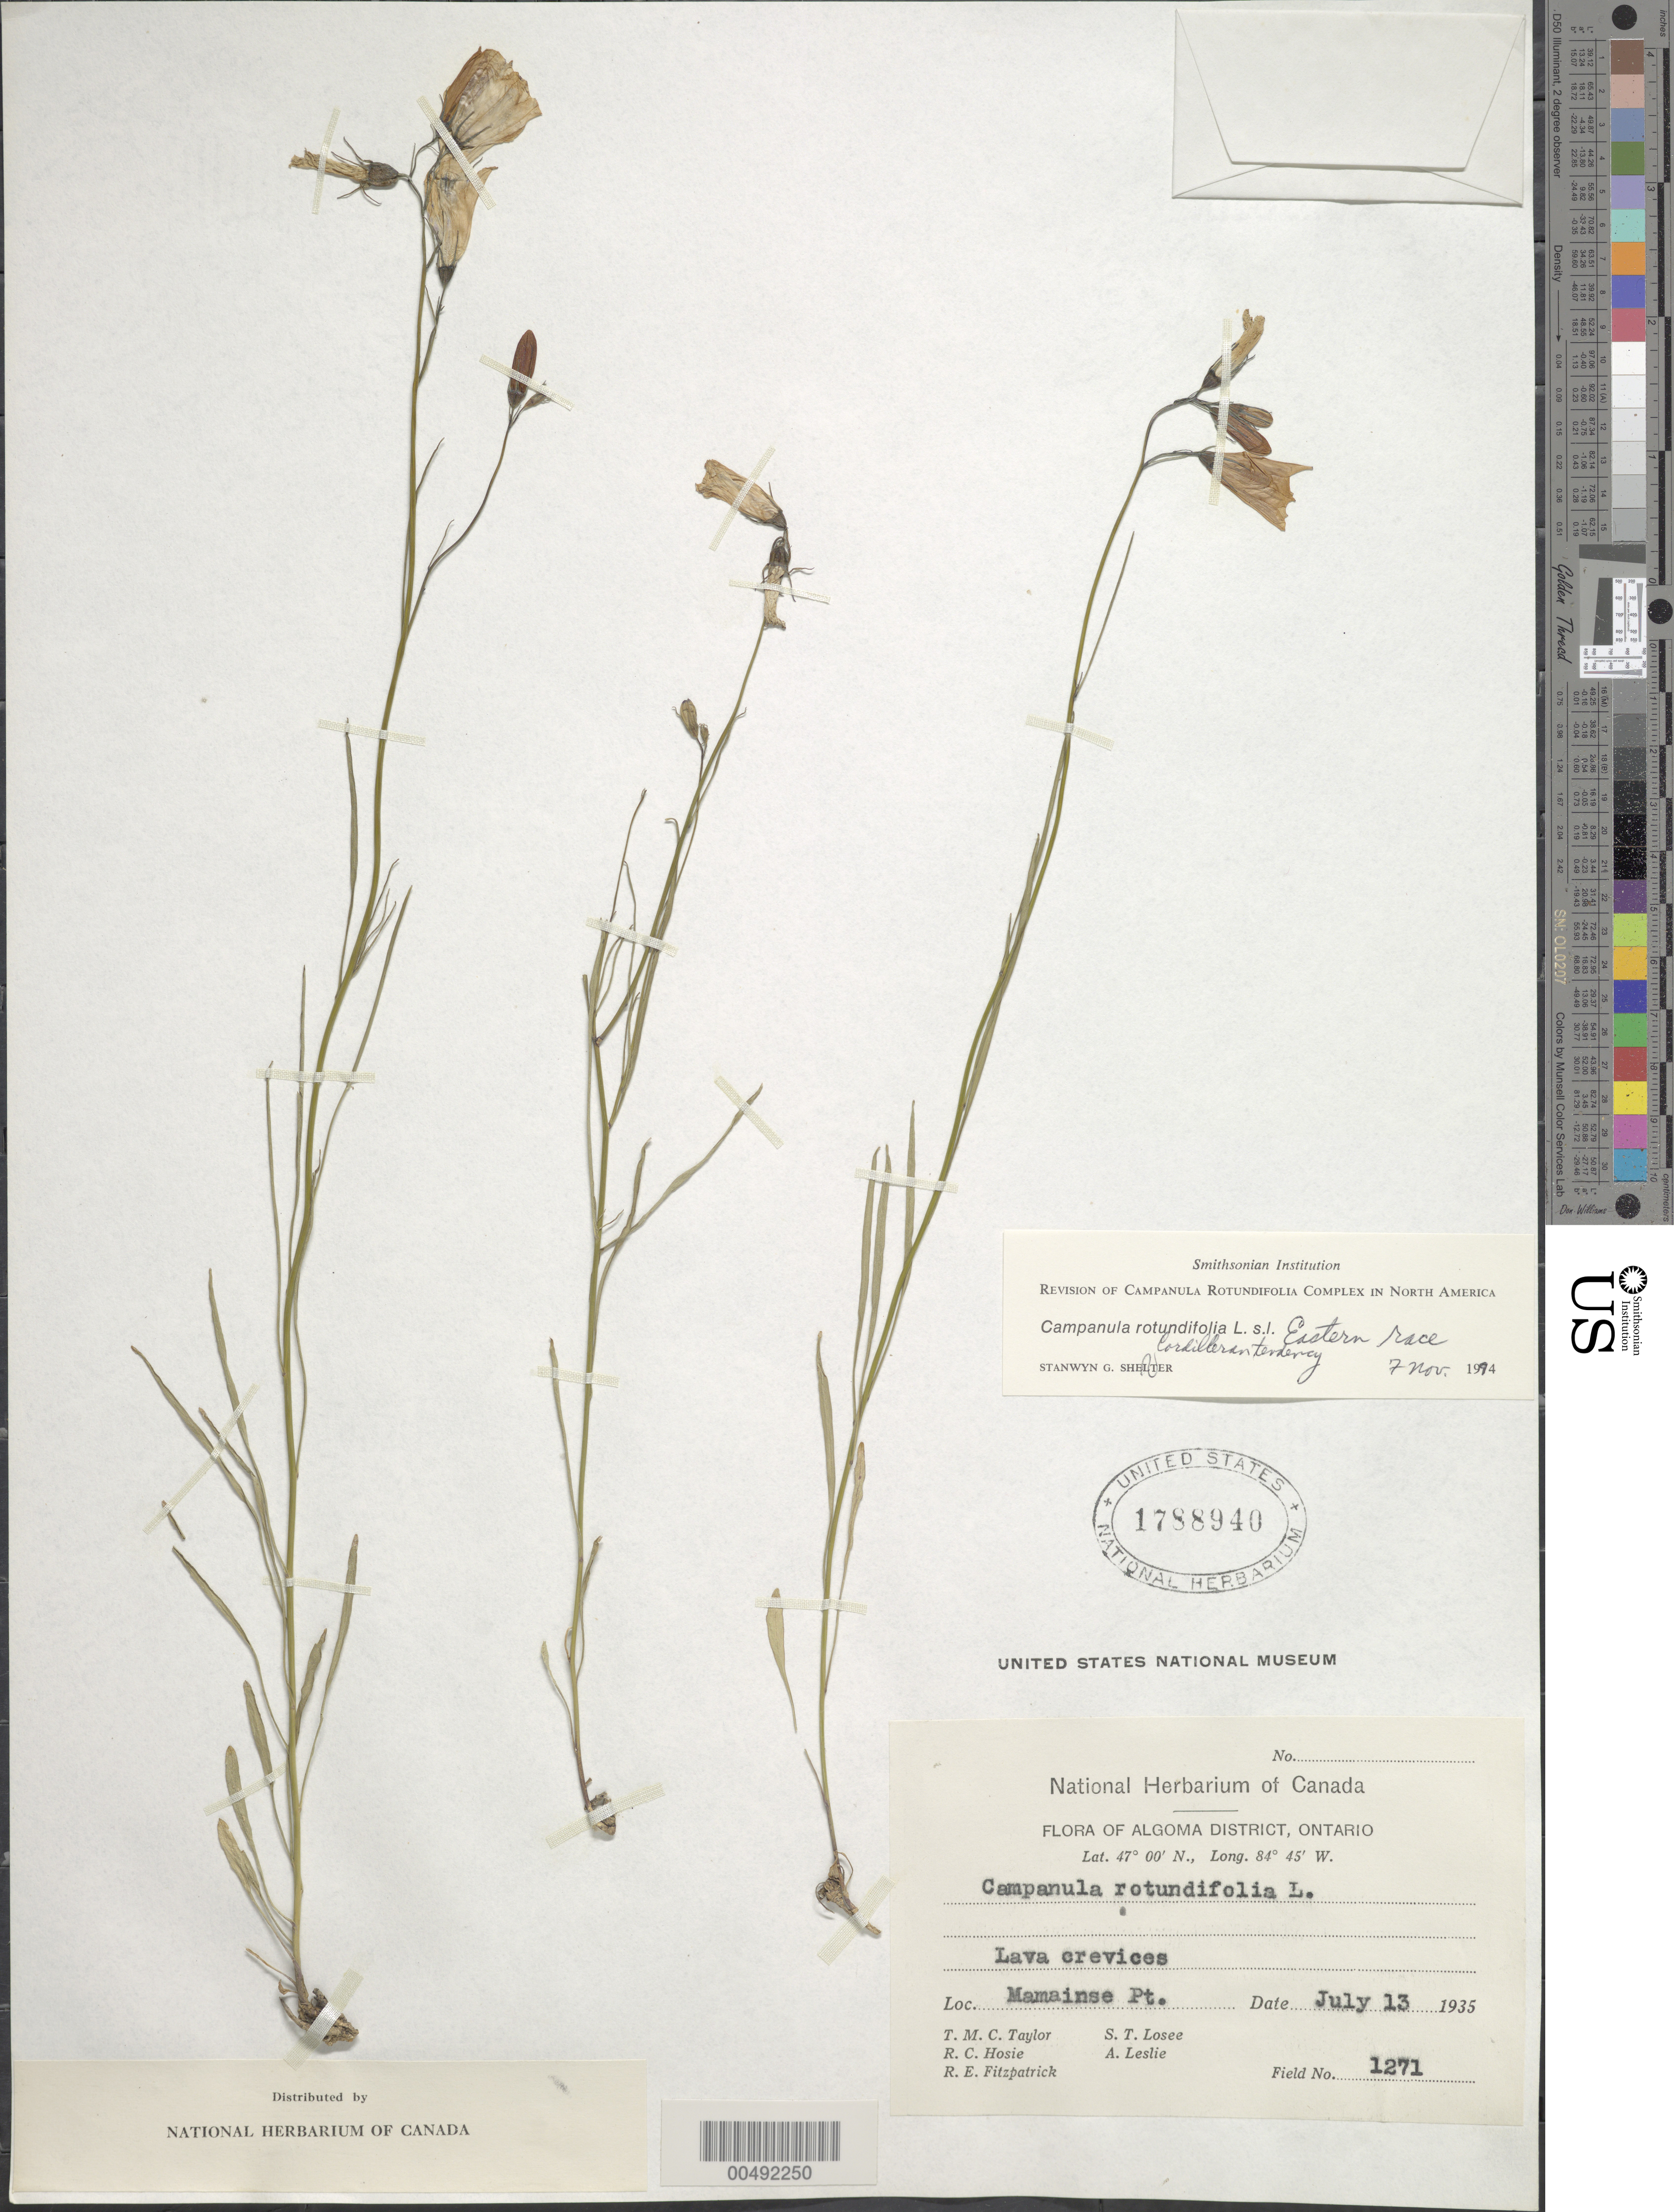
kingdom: Plantae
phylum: Tracheophyta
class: Magnoliopsida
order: Asterales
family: Campanulaceae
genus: Campanula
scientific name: Campanula rotundifolia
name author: L.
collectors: T. M. C. Taylor, R. Hosie, R. Fitzpatrick, S. Losee & A. Leslie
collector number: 1271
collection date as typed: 13 Jul 1935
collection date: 1935-07-13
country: Canada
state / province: Ontario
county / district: Algoma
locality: Mamainse Pt.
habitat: lava crevices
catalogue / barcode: US 1788940